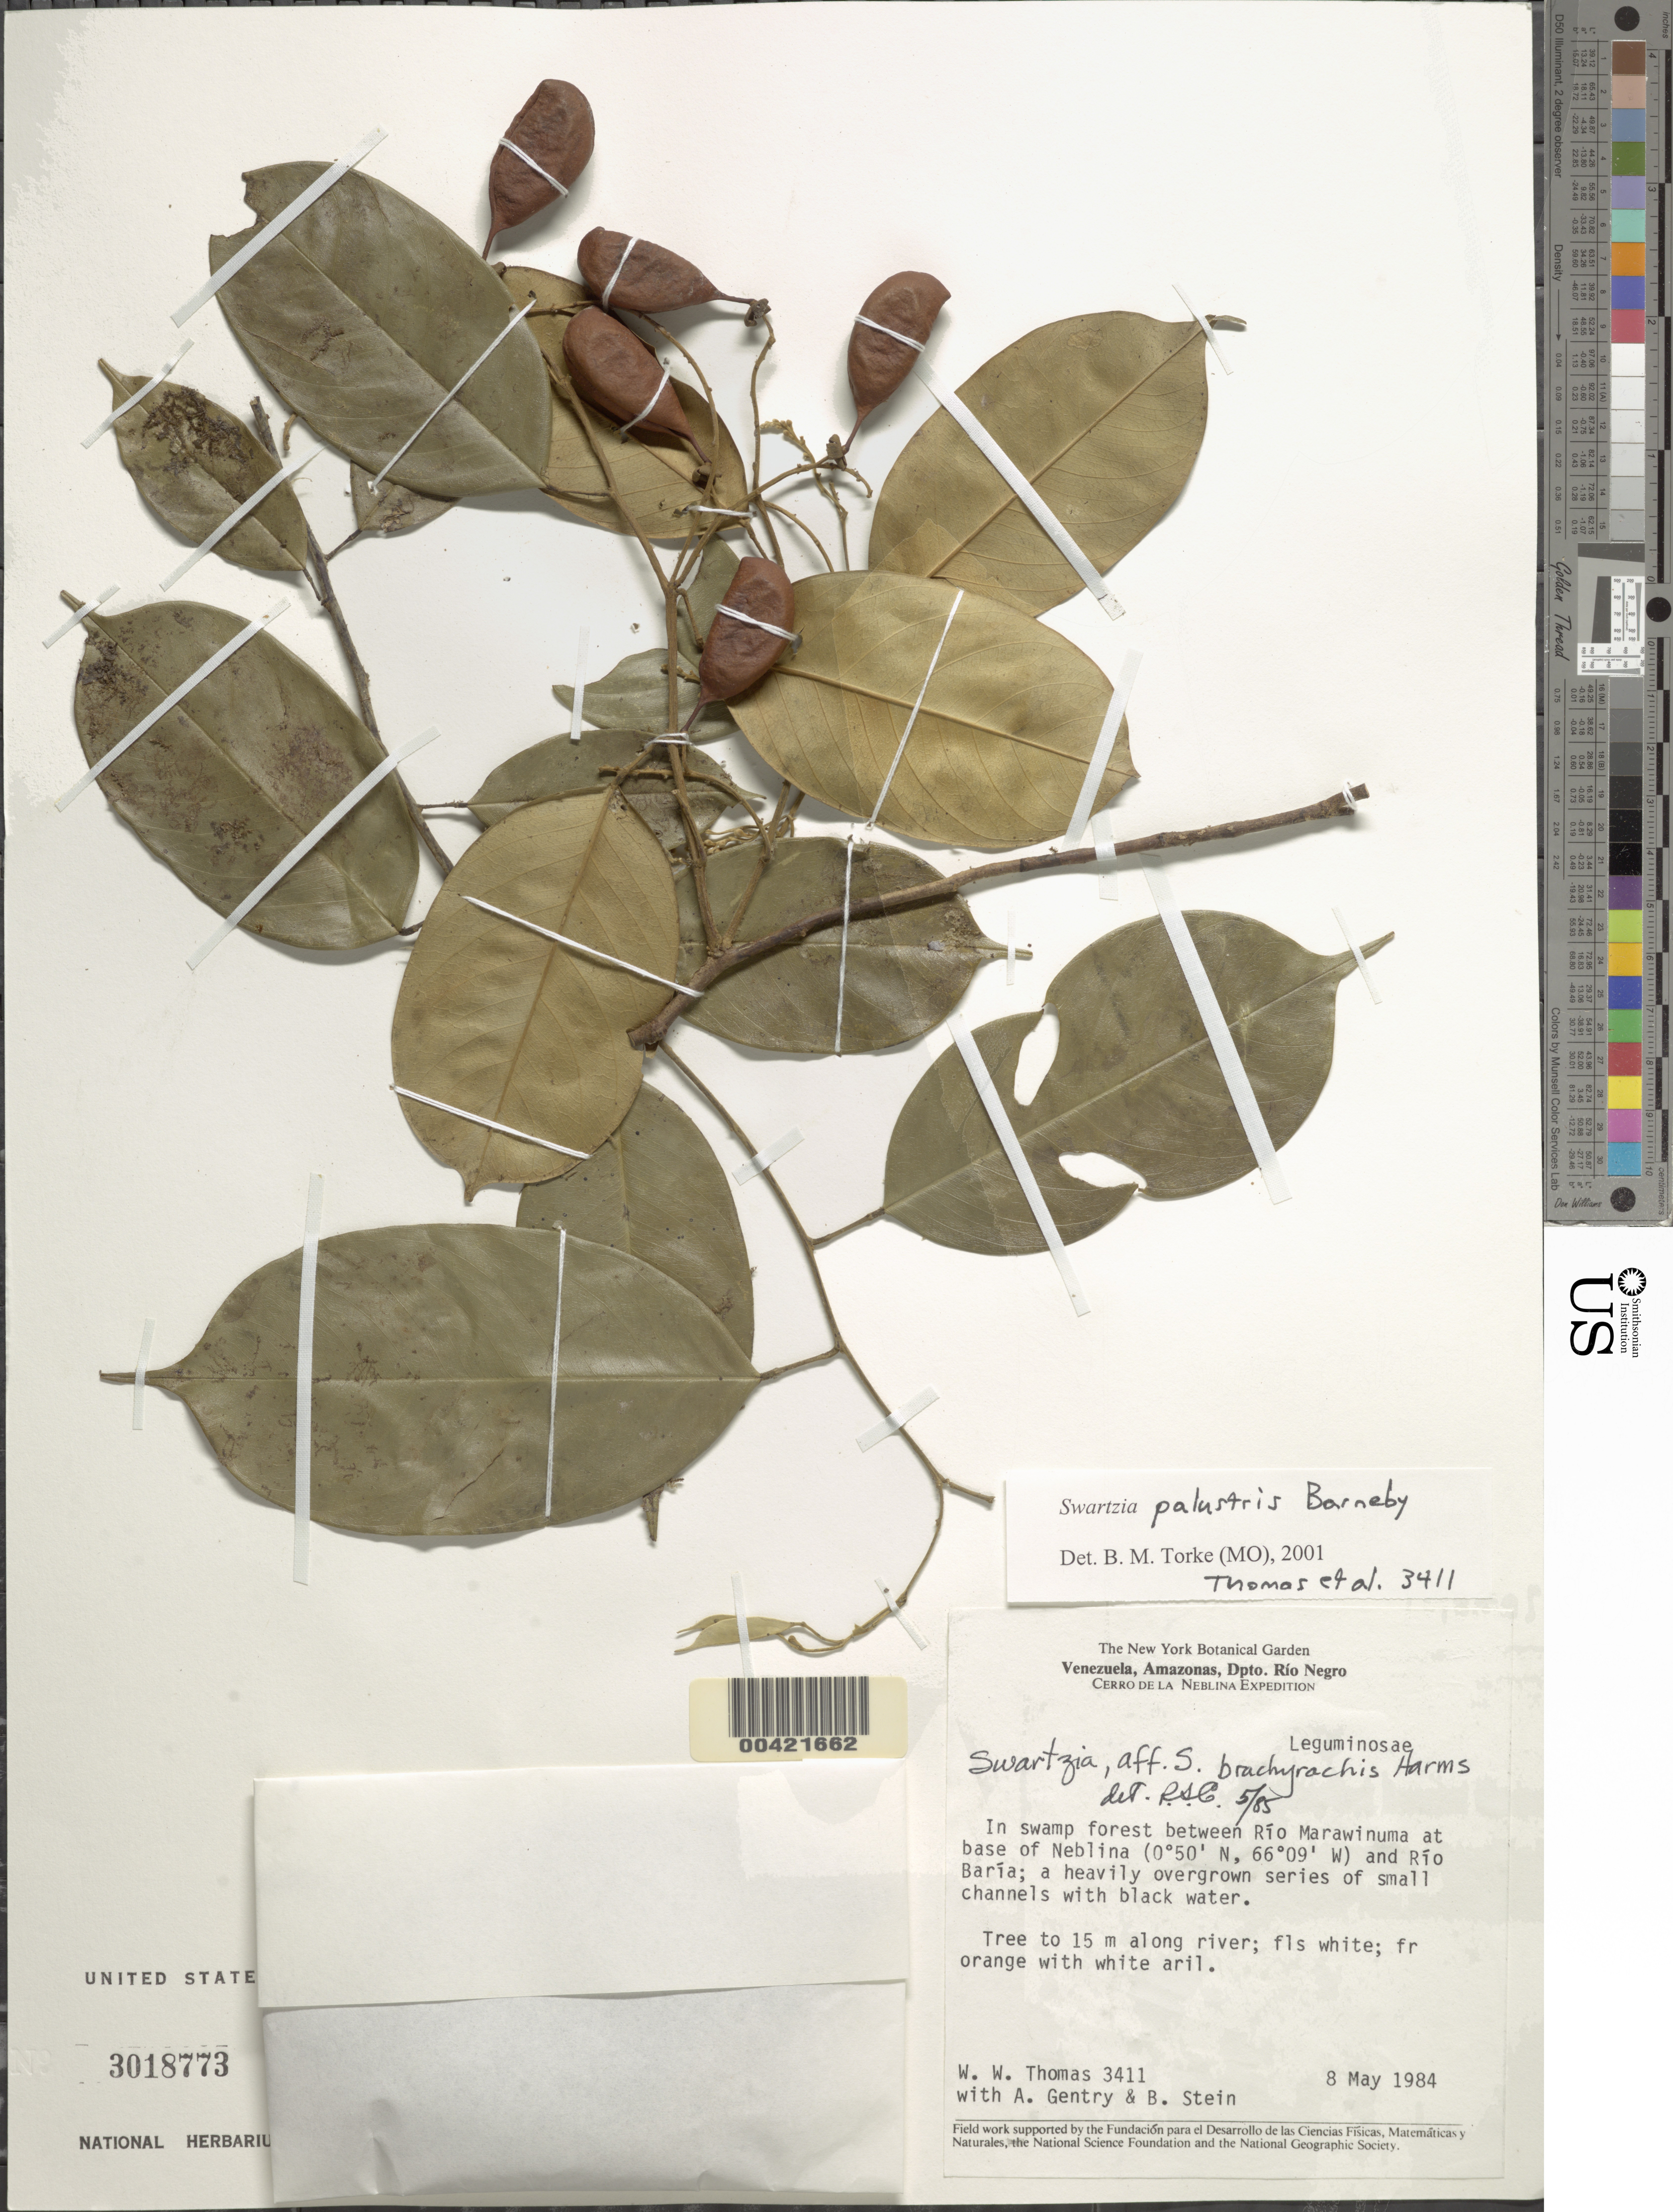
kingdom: Plantae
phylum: Tracheophyta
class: Magnoliopsida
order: Fabales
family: Fabaceae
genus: Swartzia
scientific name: Swartzia palustris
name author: Barneby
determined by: Torke, B. M., (MO)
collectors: W. W. Thomas, A. H. Gentry & B. Stein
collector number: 3411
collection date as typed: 08 May 1984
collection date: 1984-05-08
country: Venezuela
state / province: Amazonas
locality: Rio marawinuma at base of neblina and rio baria, between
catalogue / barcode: US 3018773